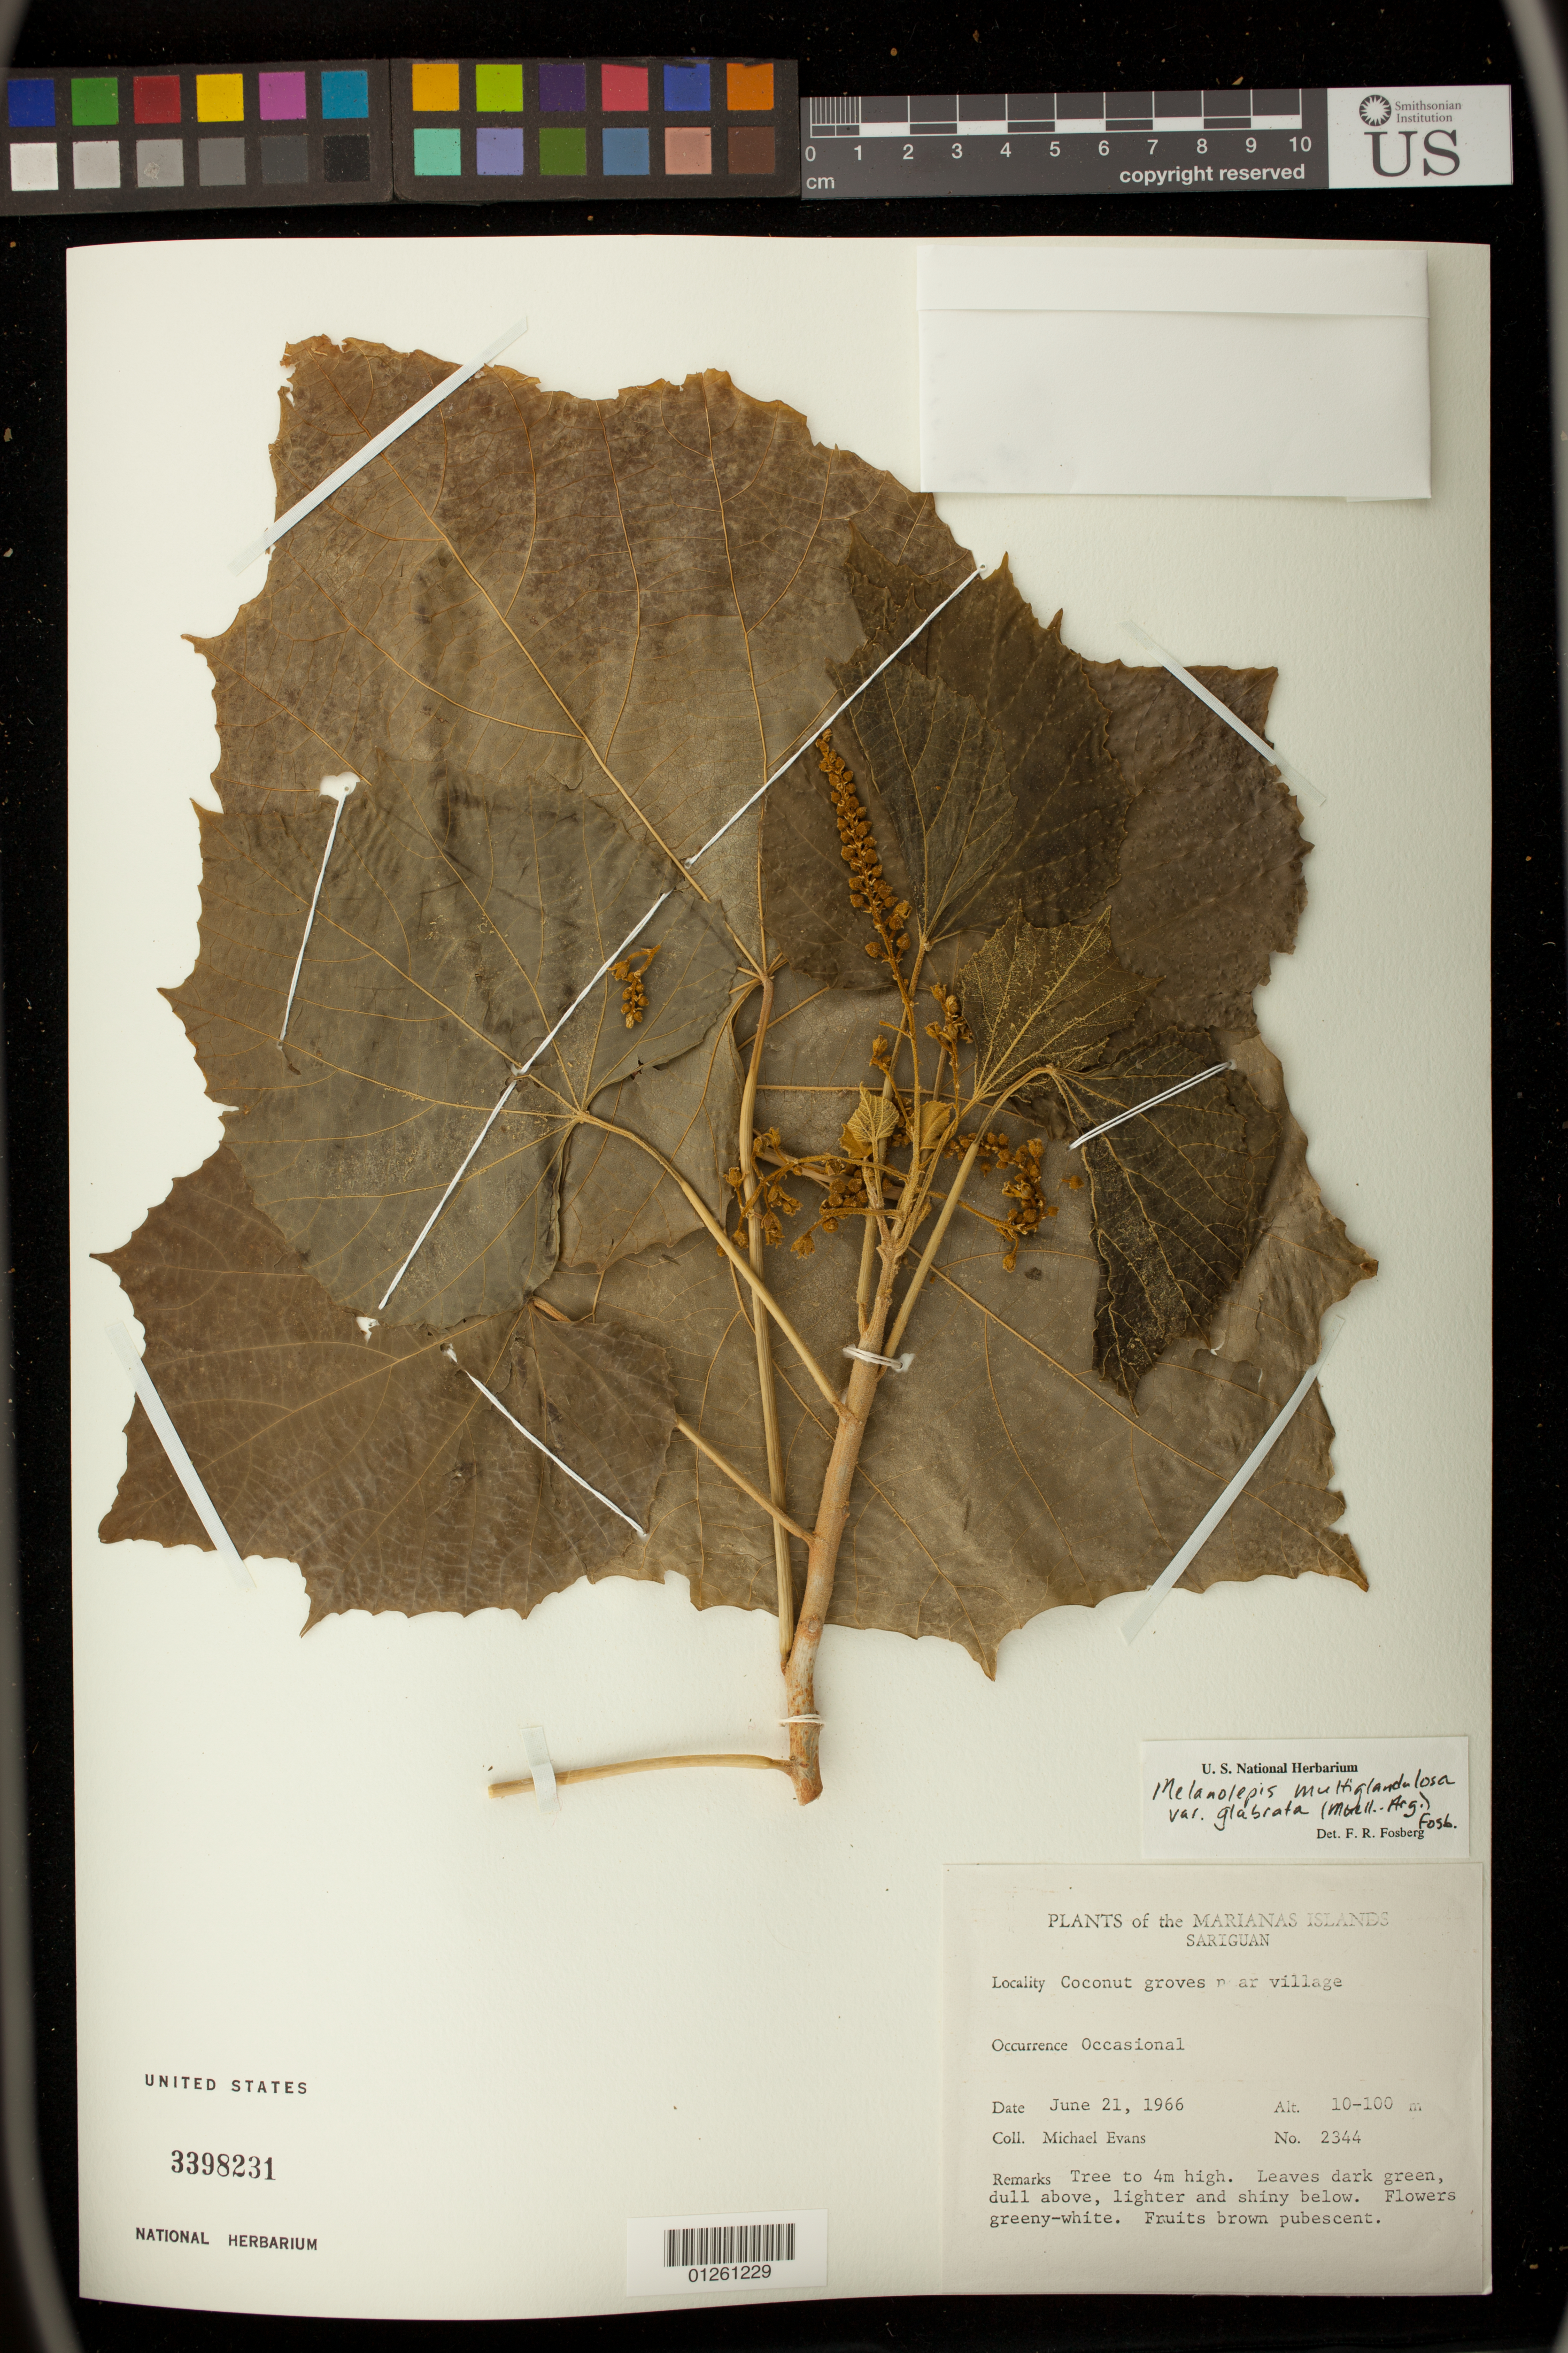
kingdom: Plantae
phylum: Tracheophyta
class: Magnoliopsida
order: Malpighiales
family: Euphorbiaceae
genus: Melanolepis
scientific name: Melanolepis multiglandulosa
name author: (Reinw. ex Blume) Rchb. f. & Zoll.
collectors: M. Bevans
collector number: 2344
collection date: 1966-06-21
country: Northern Mariana Islands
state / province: Northern Islands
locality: Sariguan [Sarigan]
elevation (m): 10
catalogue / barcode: US 3398231